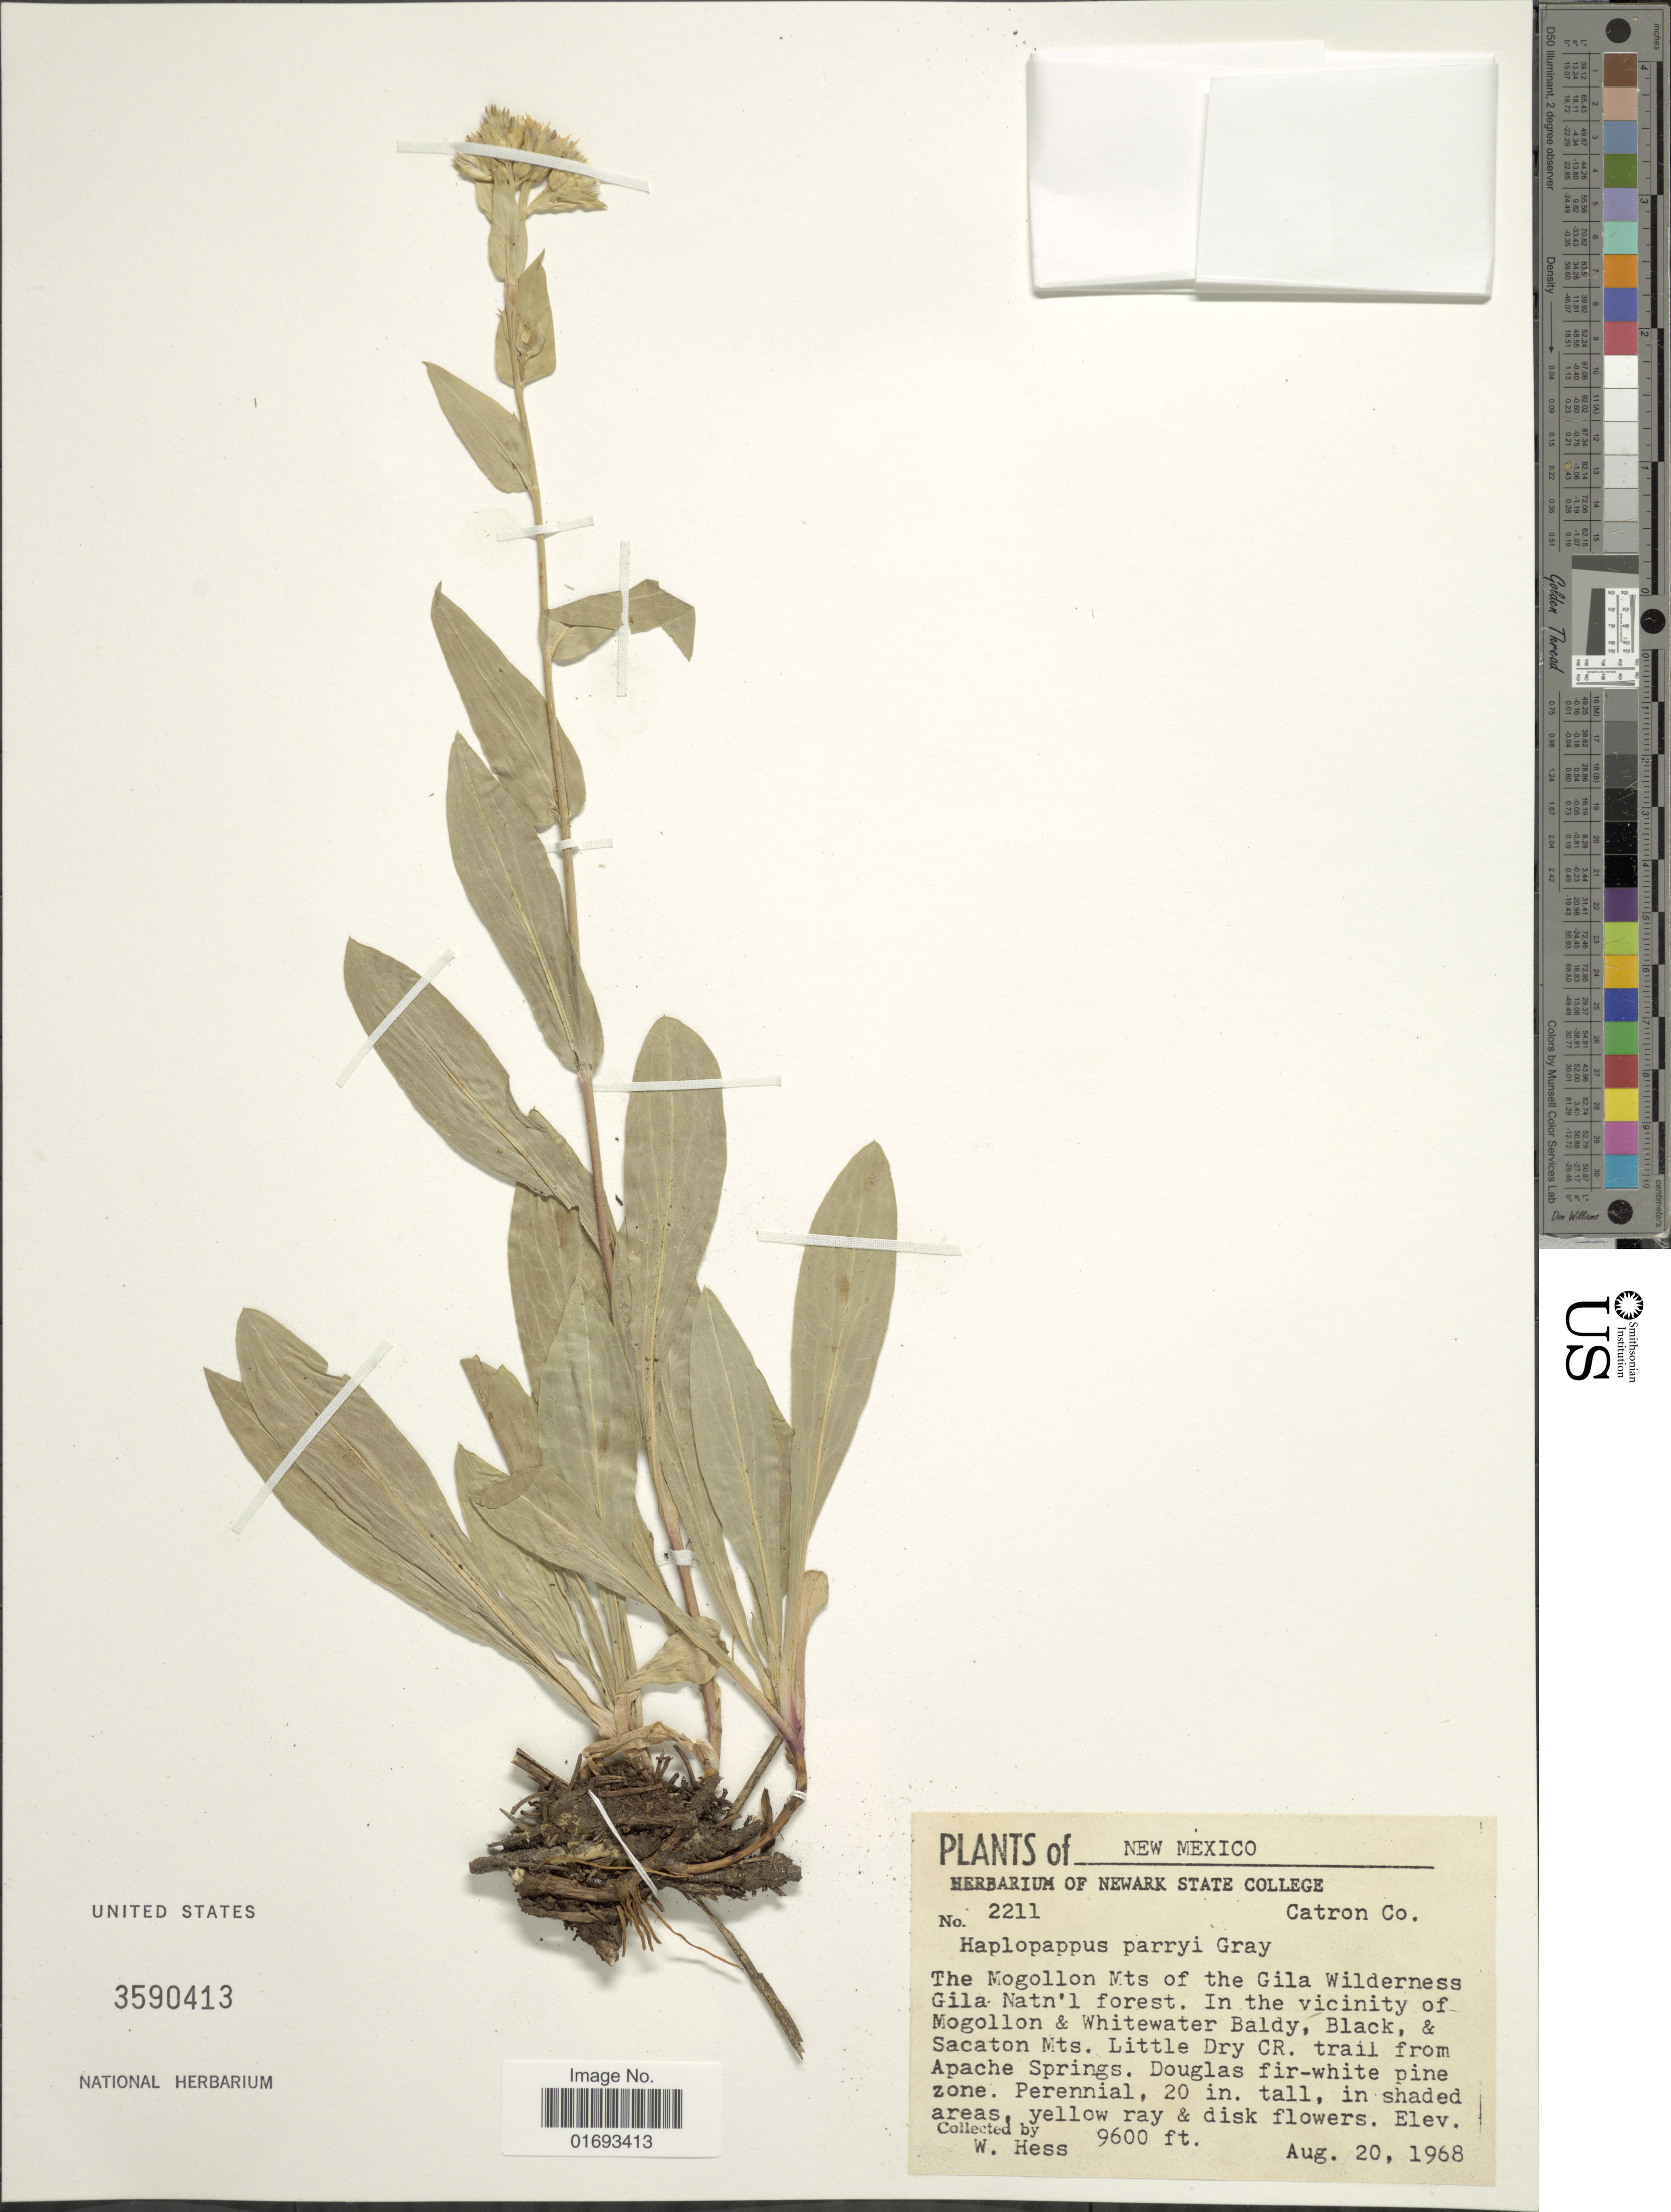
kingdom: Plantae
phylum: Tracheophyta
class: Magnoliopsida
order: Asterales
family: Asteraceae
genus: Oreochrysum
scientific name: Oreochrysum parryi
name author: (A. Gray) Rydb.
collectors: W. Hess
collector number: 2211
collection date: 1968-08-20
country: United States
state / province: New Mexico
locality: The Mogollon Mts of the Gila Widlerness, Gila Natn'l forest, in the vicinity of Mogollon & Whitewater Baldy, Black, & Sacaton Mts. Little Dry CR. trail from Apache Springs, Douglas fir-white pine zone, in shaded areas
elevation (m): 2926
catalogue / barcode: US 3590413